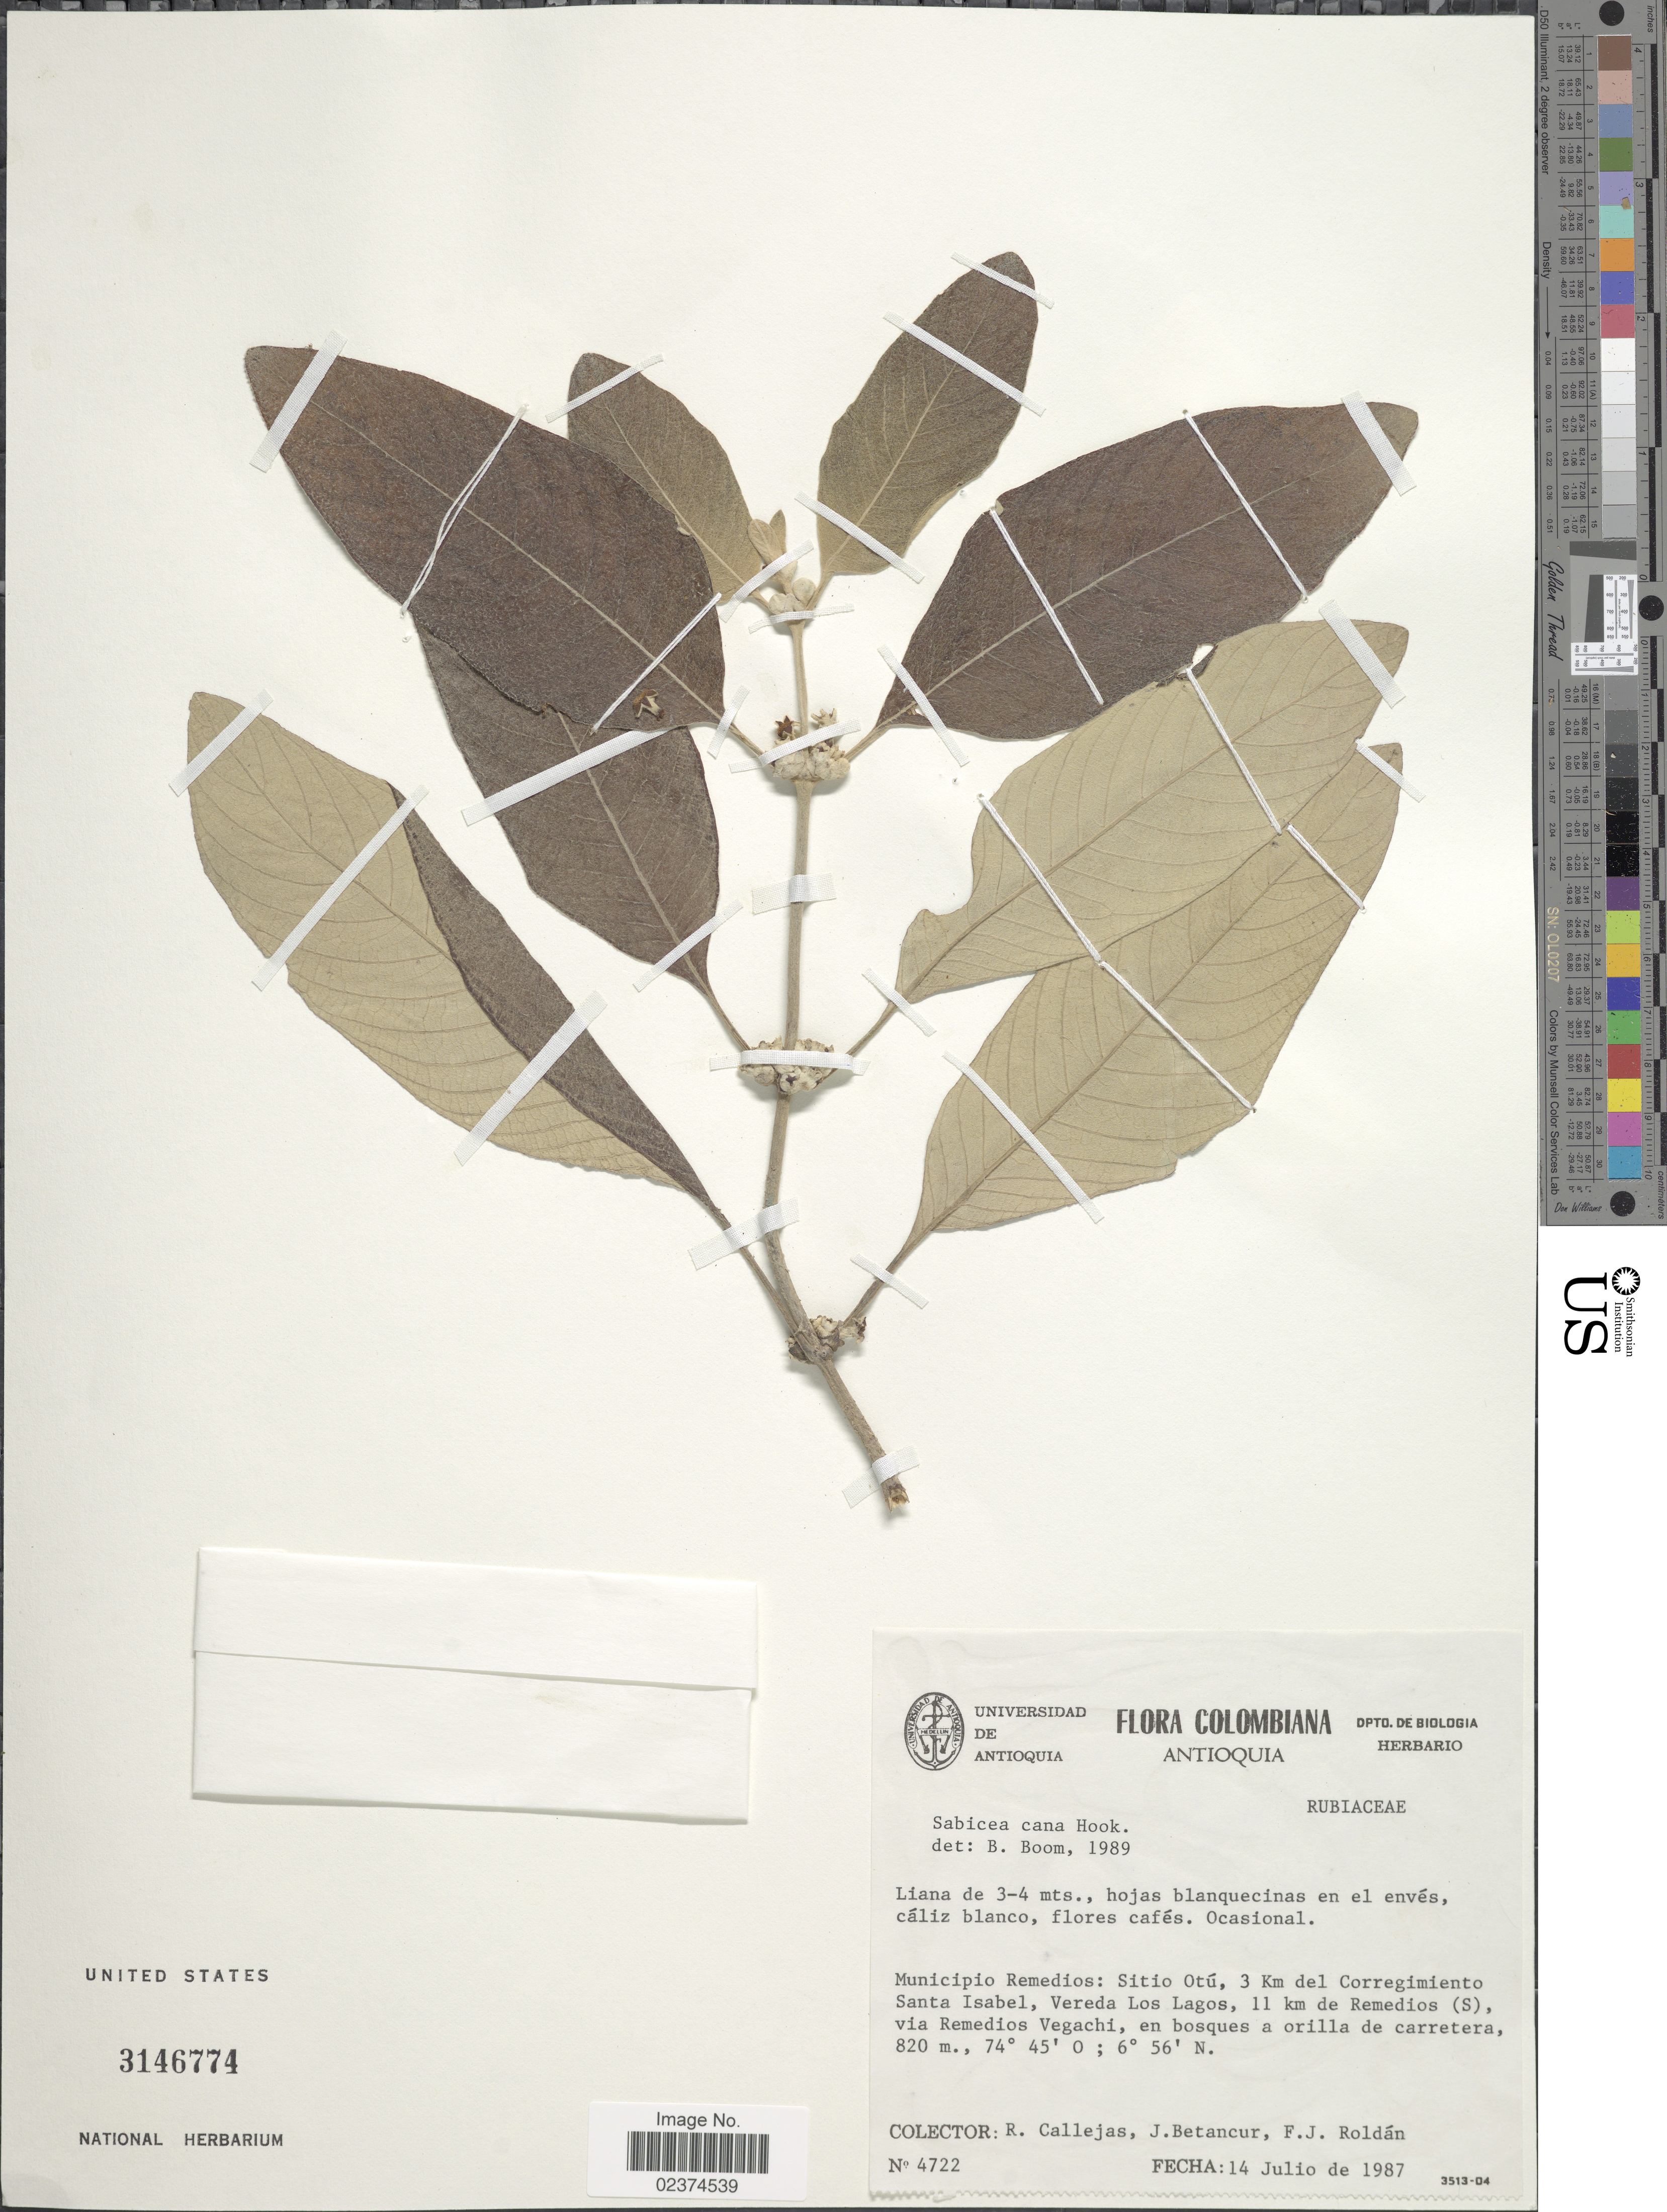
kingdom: Plantae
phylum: Tracheophyta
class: Magnoliopsida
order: Gentianales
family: Rubiaceae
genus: Sabicea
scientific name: Sabicea cana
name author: Hook. f.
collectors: R. Callejas, J. Betancourt & F. J. Roldán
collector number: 4722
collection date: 1987-07-14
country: Colombia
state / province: Antioquia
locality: Municipio Remedios: Sitio Otú, 3 Km del Corregimiento Santa Isabel, Vereda Los Lagos, 11 km de Remedios (S), via Remedios Vegachi, en bosques a orilla de carretera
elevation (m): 820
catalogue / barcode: US 3146774